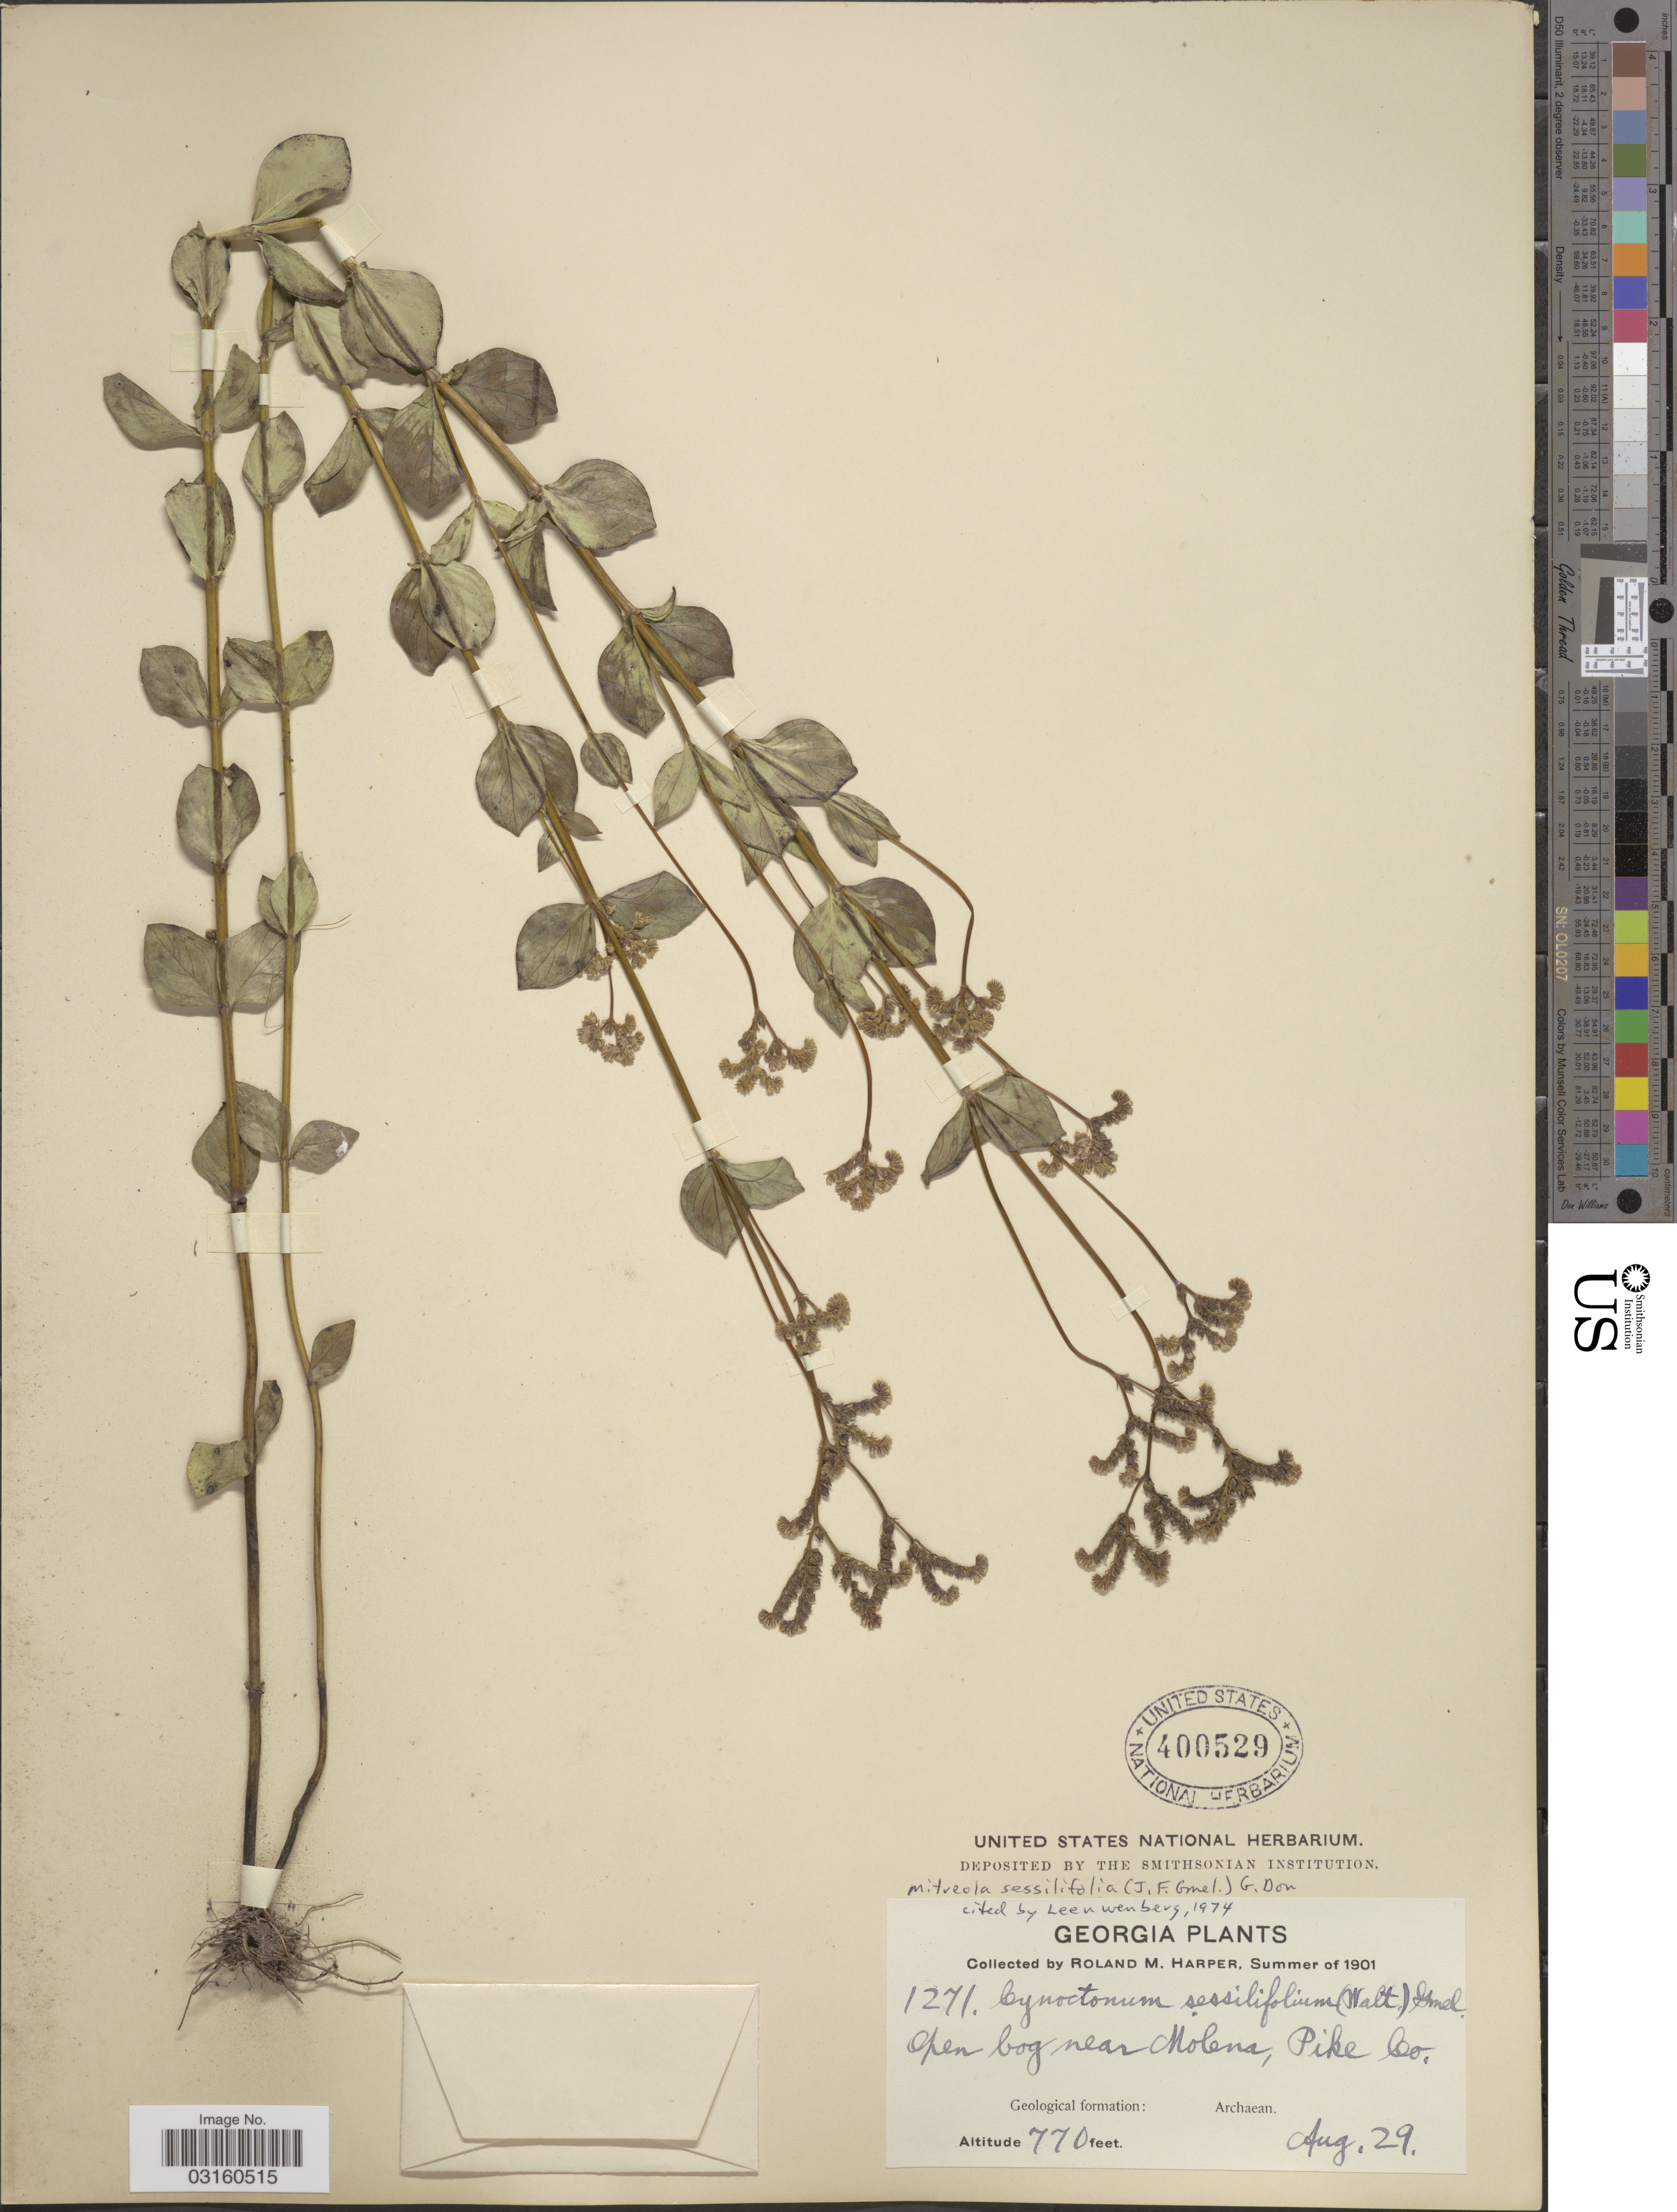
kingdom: Plantae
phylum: Tracheophyta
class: Magnoliopsida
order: Gentianales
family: Loganiaceae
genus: Mitreola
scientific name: Mitreola sessilifolia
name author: (J.F. Gmel.) G. Don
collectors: R. M. Harper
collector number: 1271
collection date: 1901-08-29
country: United States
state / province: Georgia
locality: Open bog near Molena, Pike Co. Geological formation: Archaean.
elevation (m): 235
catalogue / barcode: US 400529